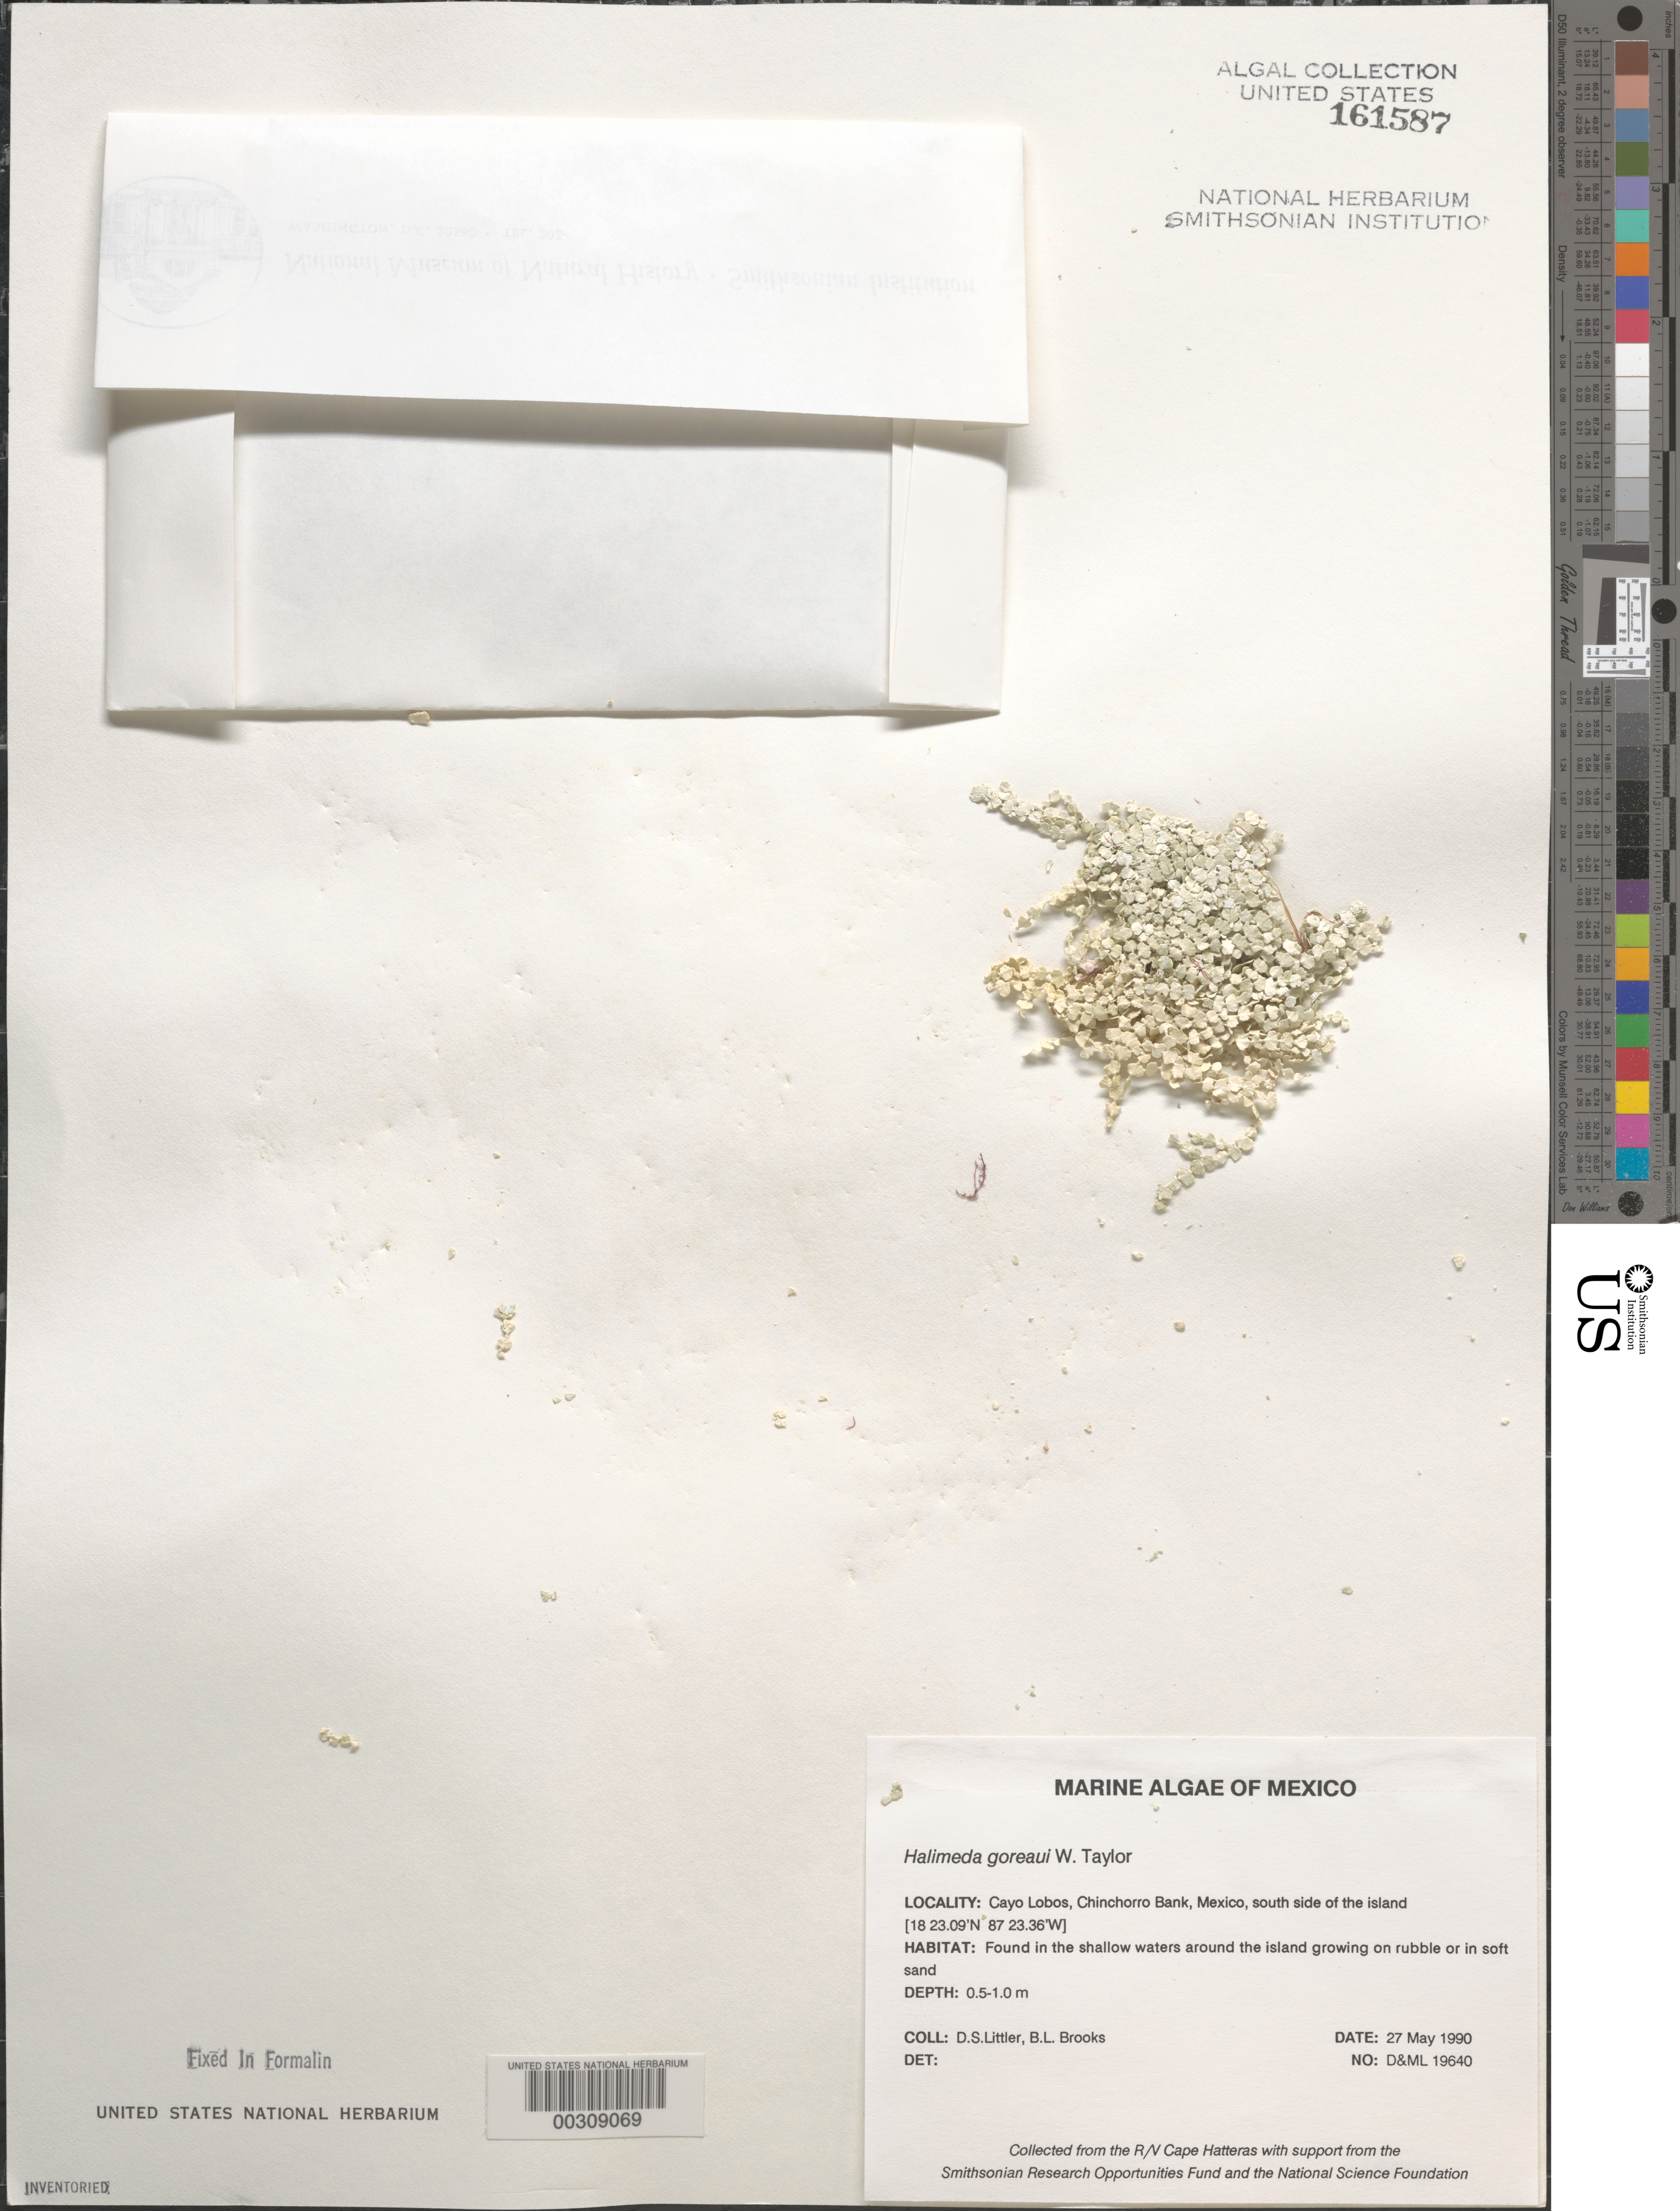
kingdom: Plantae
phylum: Chlorophyta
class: Ulvophyceae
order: Bryopsidales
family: Halimedaceae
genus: Halimeda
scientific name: Halimeda goreaui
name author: W.R. Taylor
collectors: D. S. Littler & B. Brooks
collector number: D&ML 19640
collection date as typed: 27 May 1990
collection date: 1990-05-27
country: Mexico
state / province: Quintana Roo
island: Cayo Lobos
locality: Chinchorro Bank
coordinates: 18 23.09'N, 87 23.36'W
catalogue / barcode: US 161587